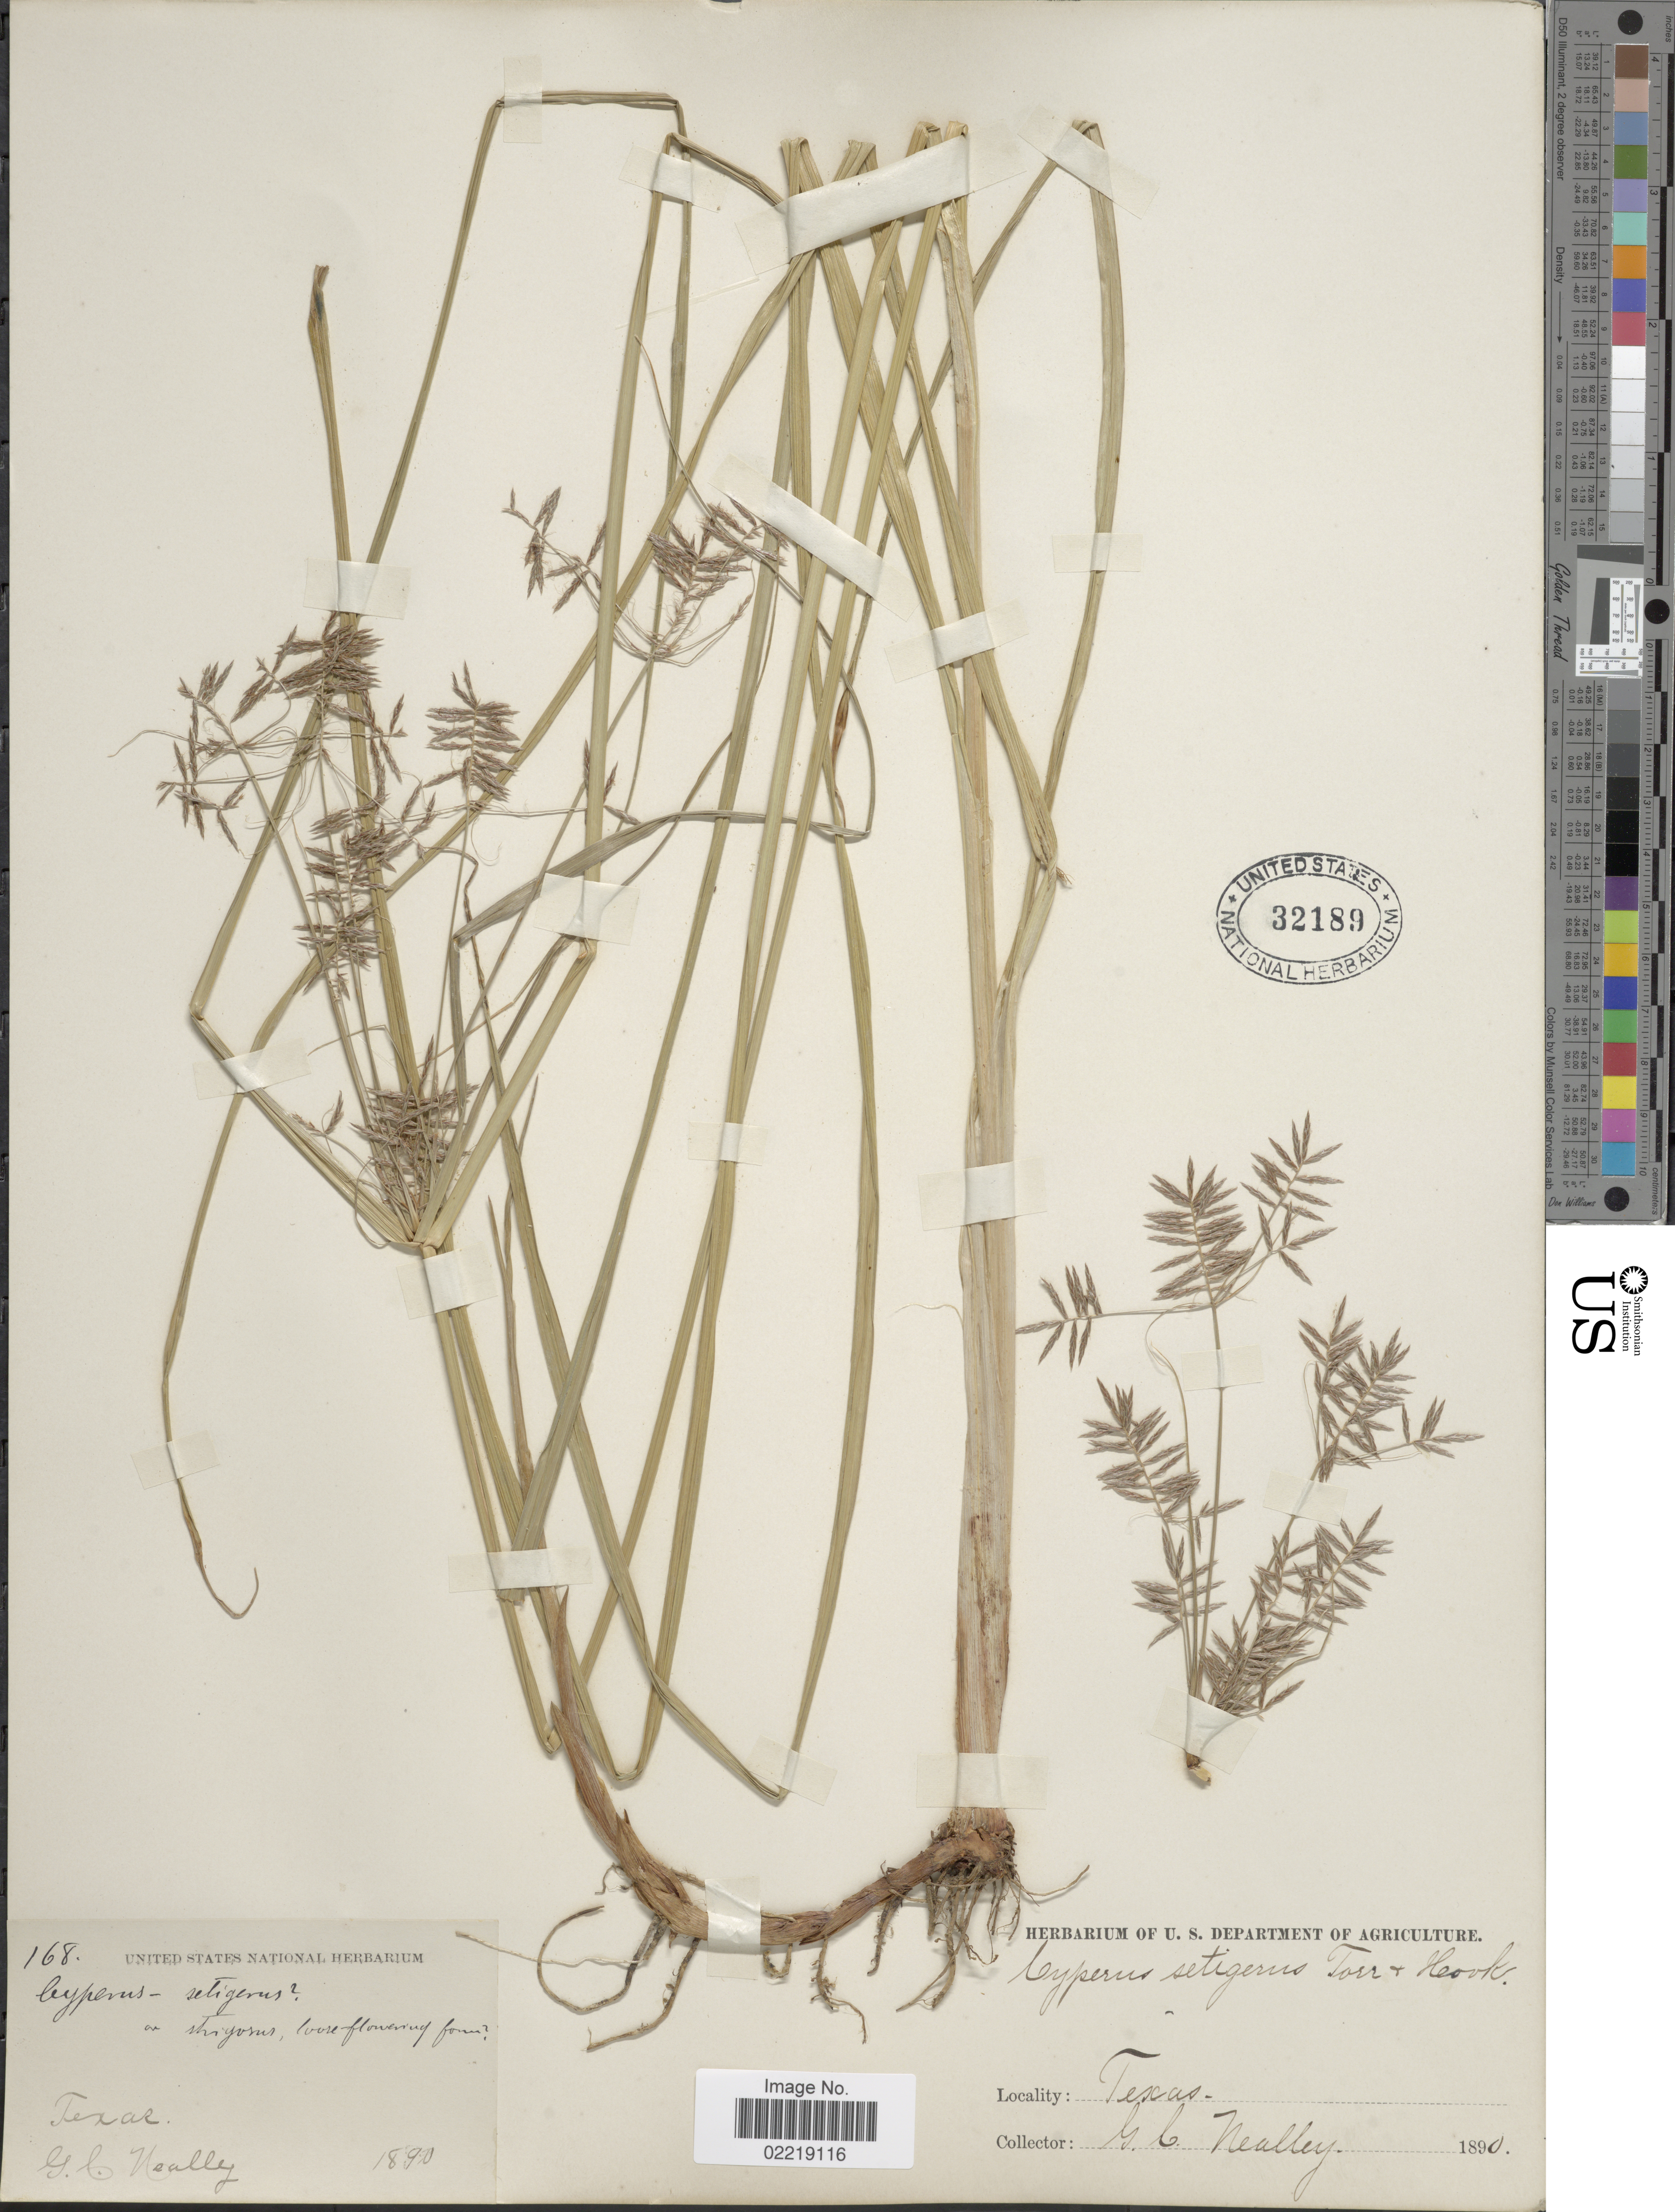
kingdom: Plantae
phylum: Tracheophyta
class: Liliopsida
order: Poales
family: Cyperaceae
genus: Cyperus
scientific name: Cyperus setigerus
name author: Torr. & Hook.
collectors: G. C. Nealley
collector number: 168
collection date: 1890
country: United States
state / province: Texas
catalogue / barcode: US 32189